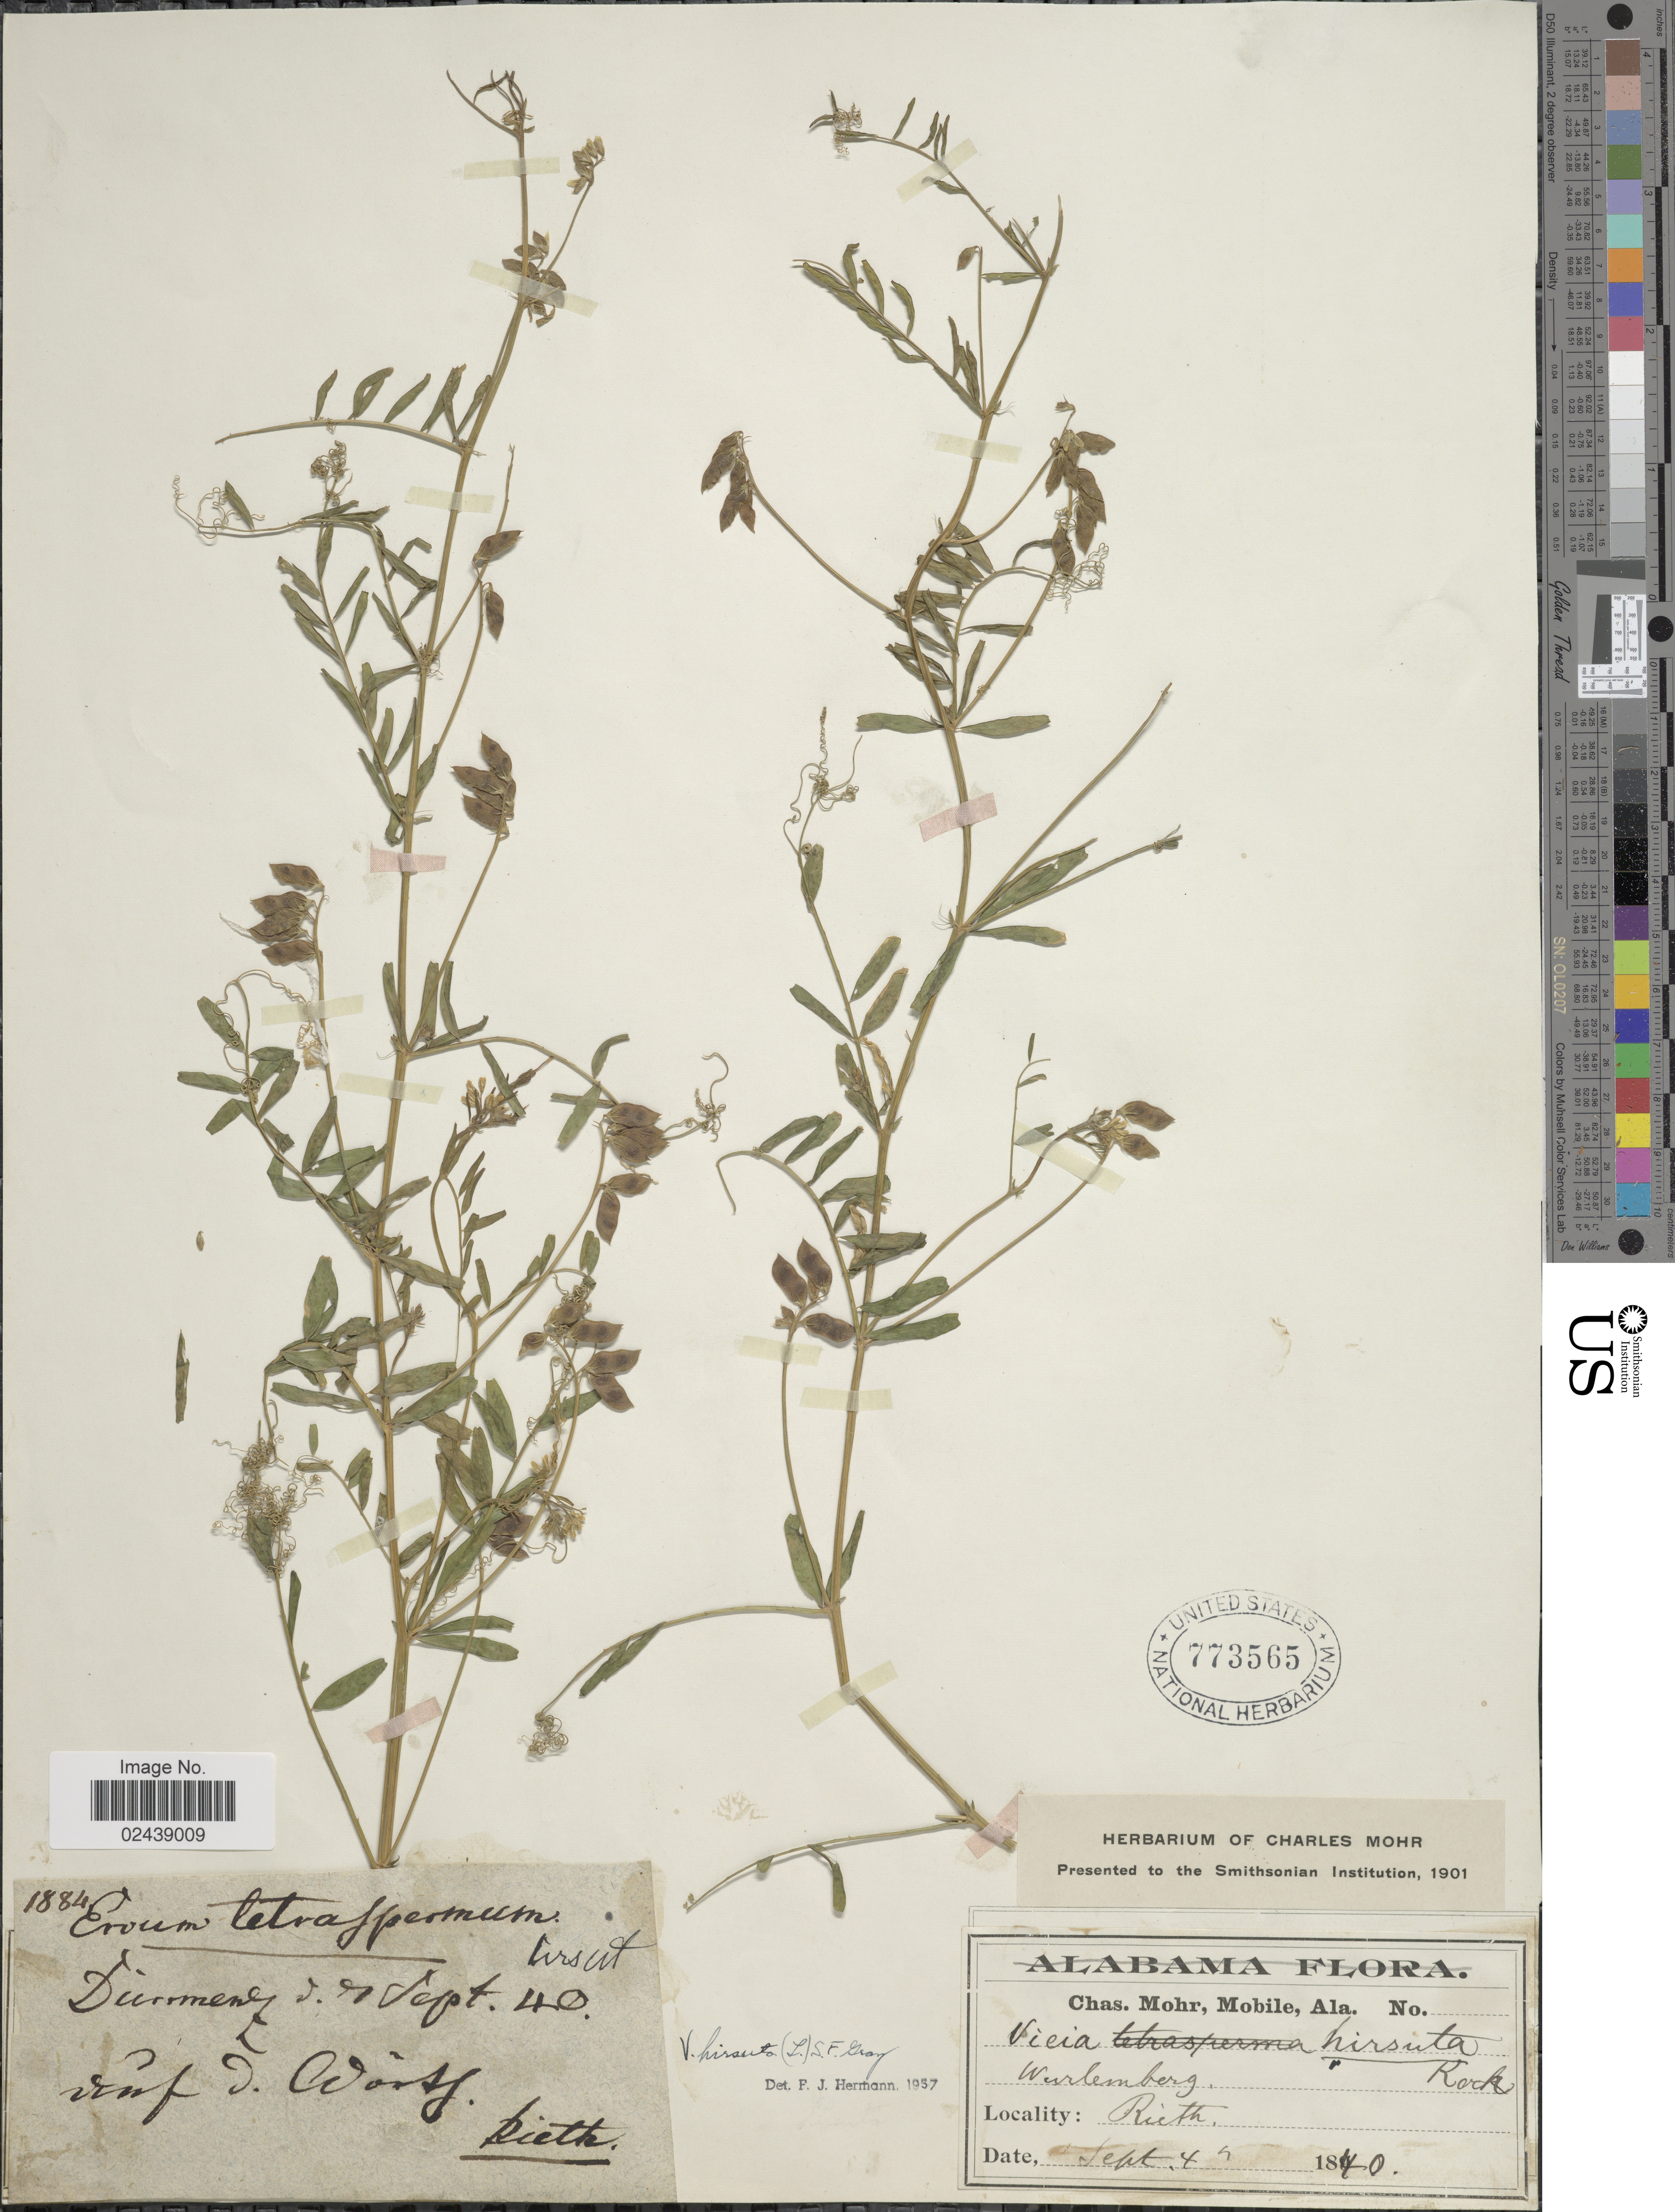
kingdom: Plantae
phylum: Tracheophyta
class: Magnoliopsida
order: Fabales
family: Fabaceae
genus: Vicia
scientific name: Vicia hirsuta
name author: (L.) A. Gray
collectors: -. Rieth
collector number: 1884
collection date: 1840-09-04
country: Germany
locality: Diermenz, inf. C. Wotz, Wurlingberg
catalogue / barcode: US 773565